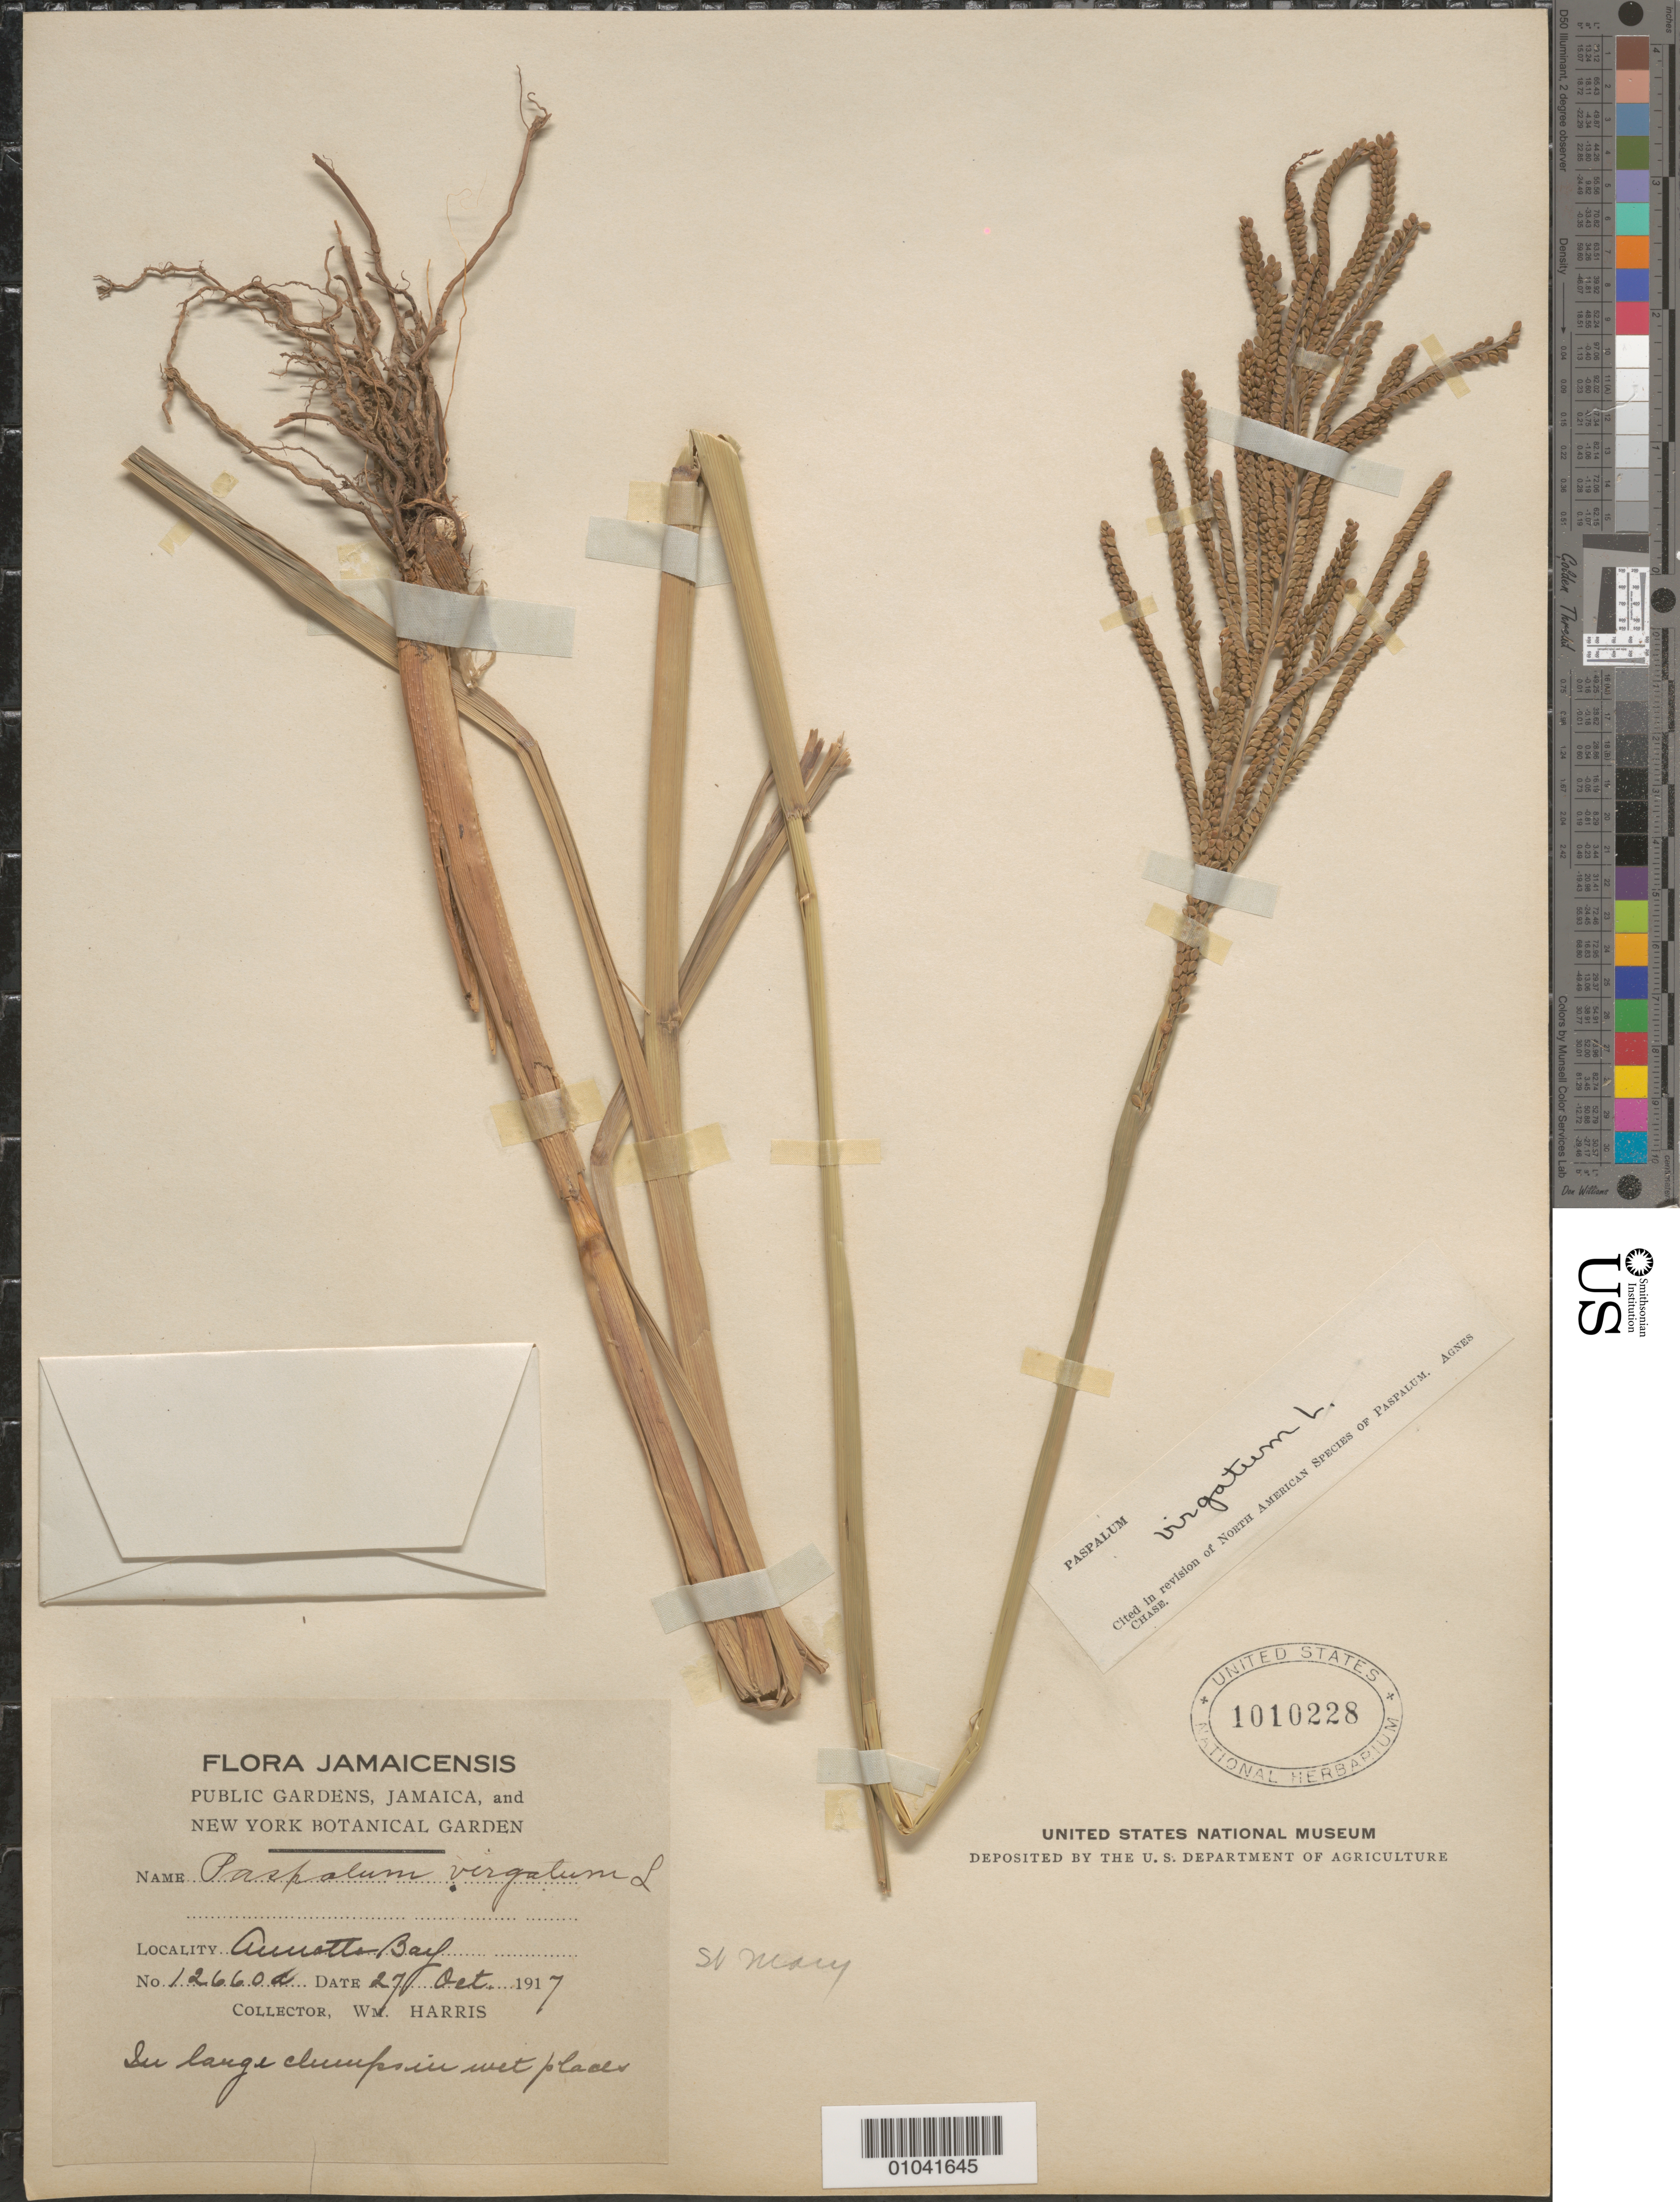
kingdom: Plantae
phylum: Tracheophyta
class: Liliopsida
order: Poales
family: Poaceae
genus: Paspalum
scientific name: Paspalum virgatum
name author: L.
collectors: W. Harris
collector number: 12660a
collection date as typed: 27 Oct 1917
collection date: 1917-10-27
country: Jamaica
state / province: Saint Mary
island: Jamaica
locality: Annotto Bay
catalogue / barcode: US 1010228